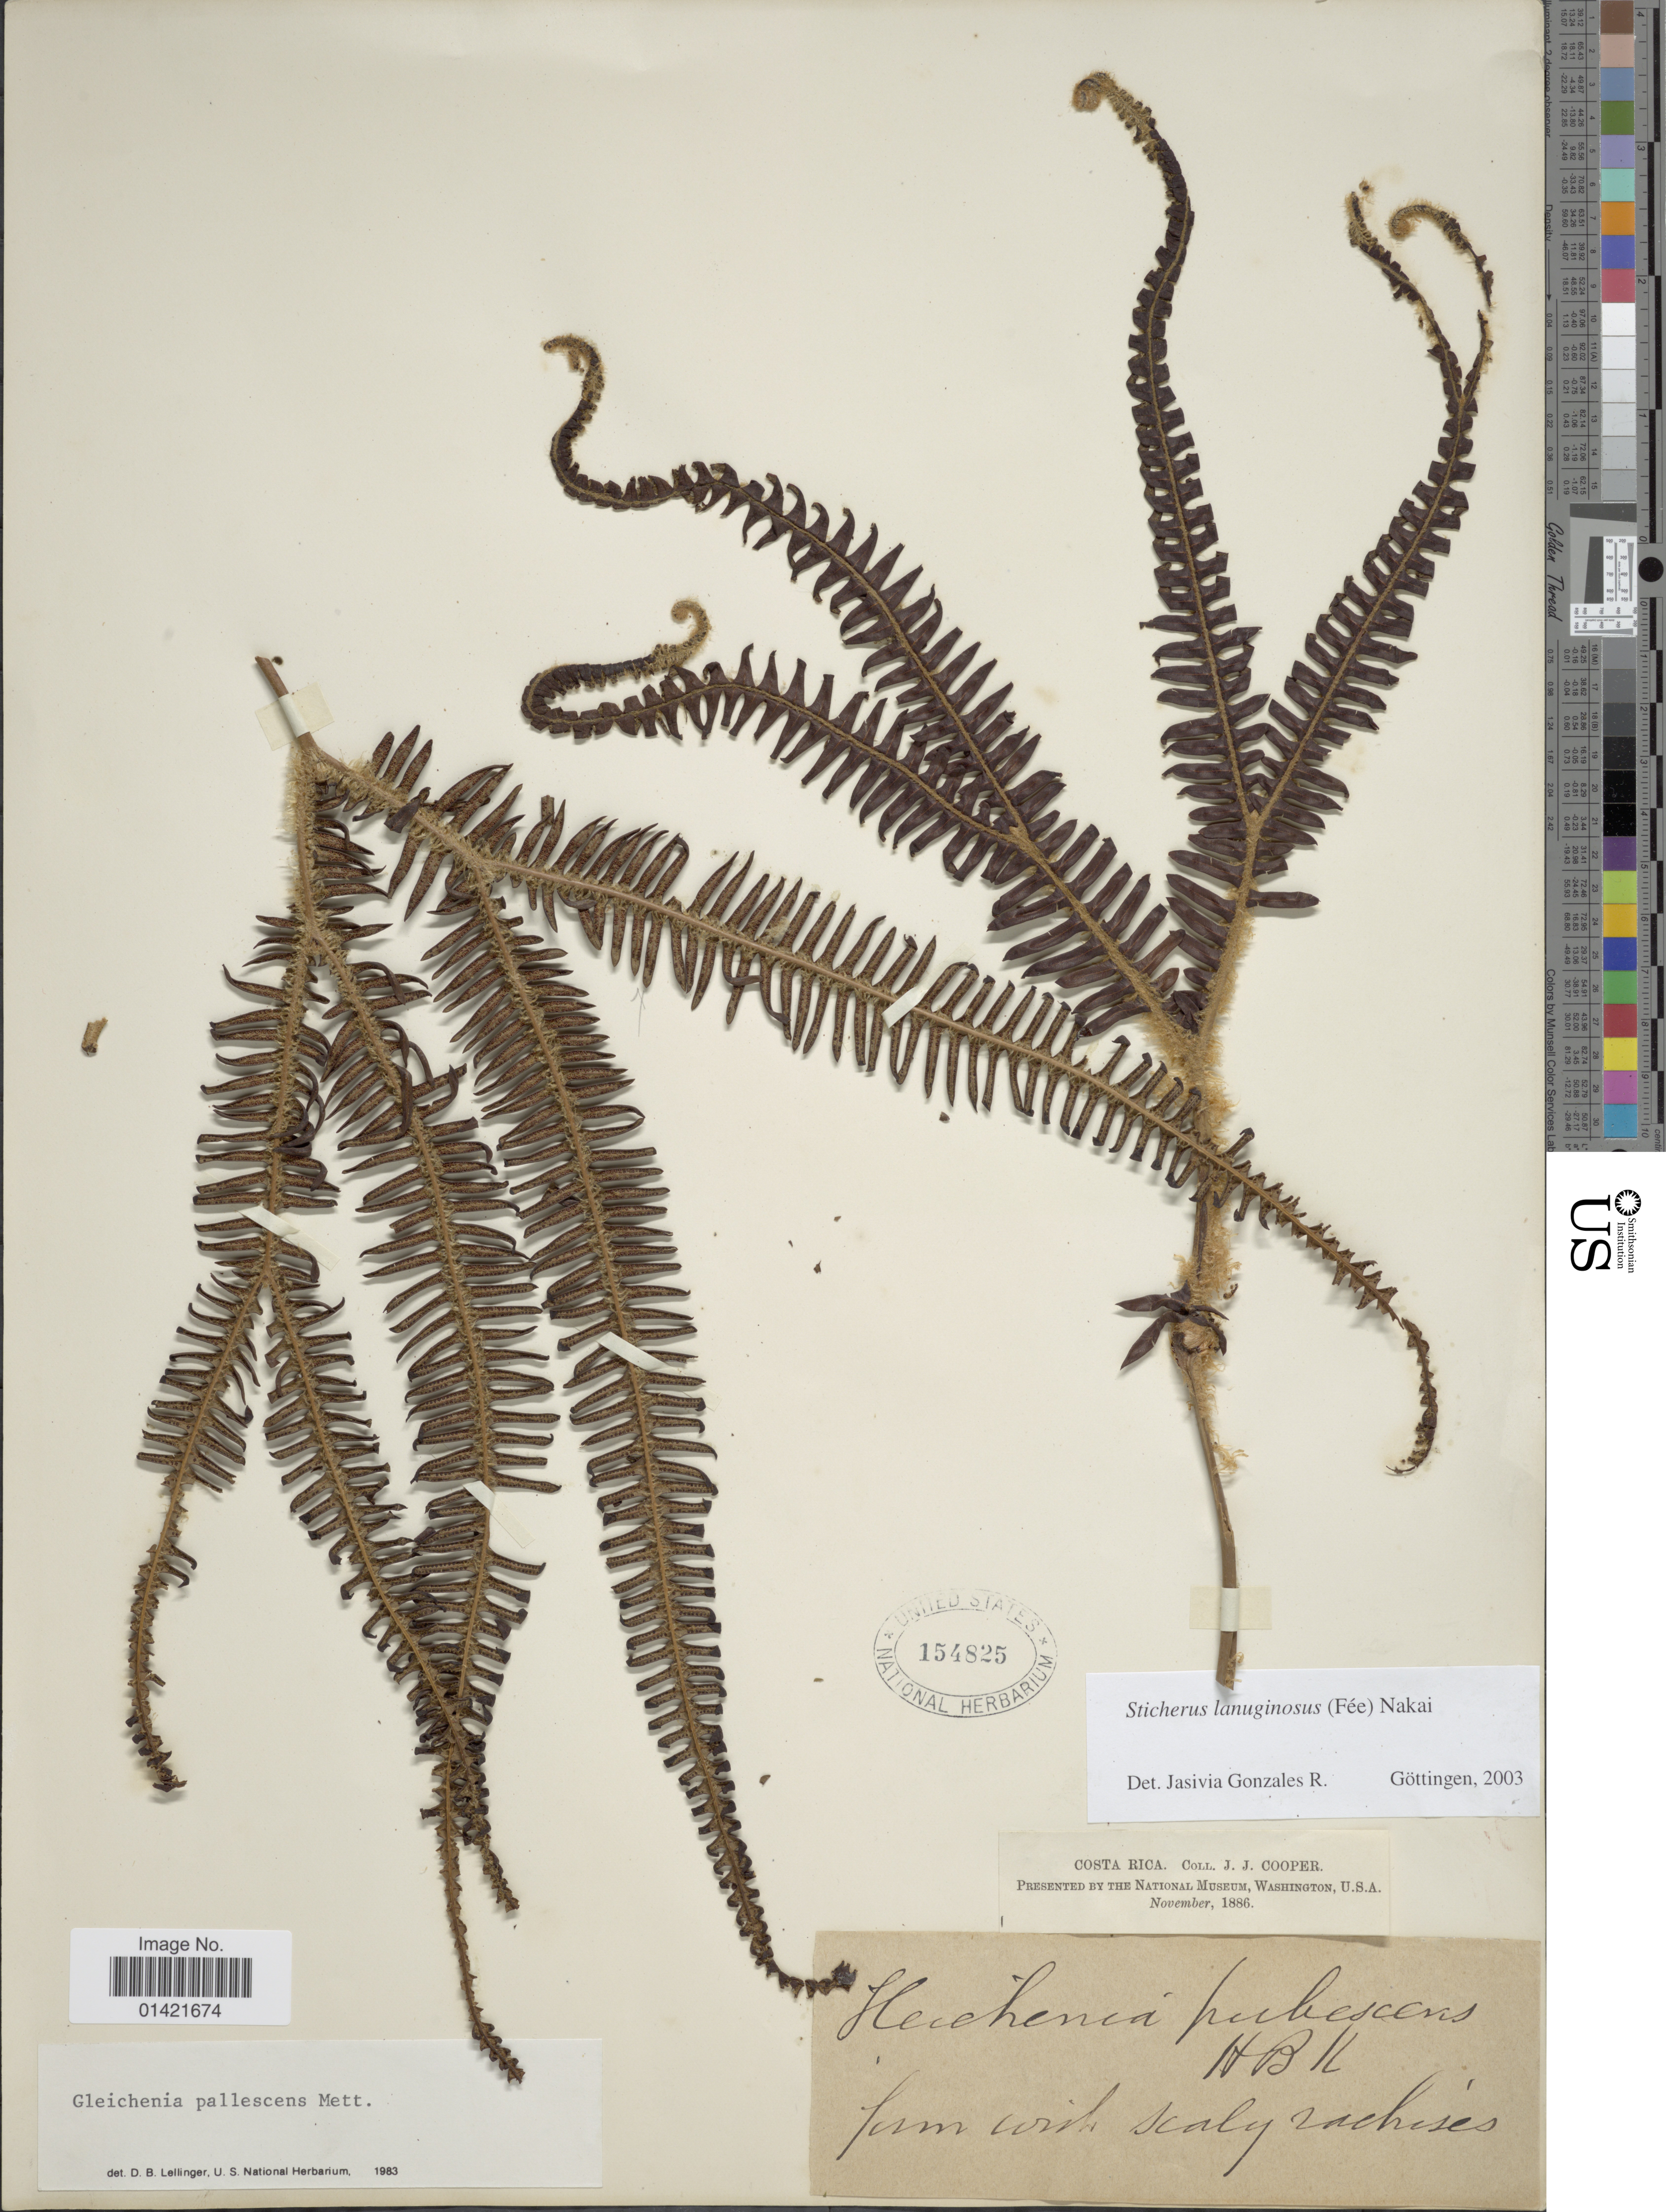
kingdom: Plantae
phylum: Tracheophyta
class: Polypodiopsida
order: Gleicheniales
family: Gleicheniaceae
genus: Sticherus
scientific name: Sticherus lanuginosus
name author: (Fée) Nakai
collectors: J. J. Cooper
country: Costa Rica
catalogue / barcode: US 154825